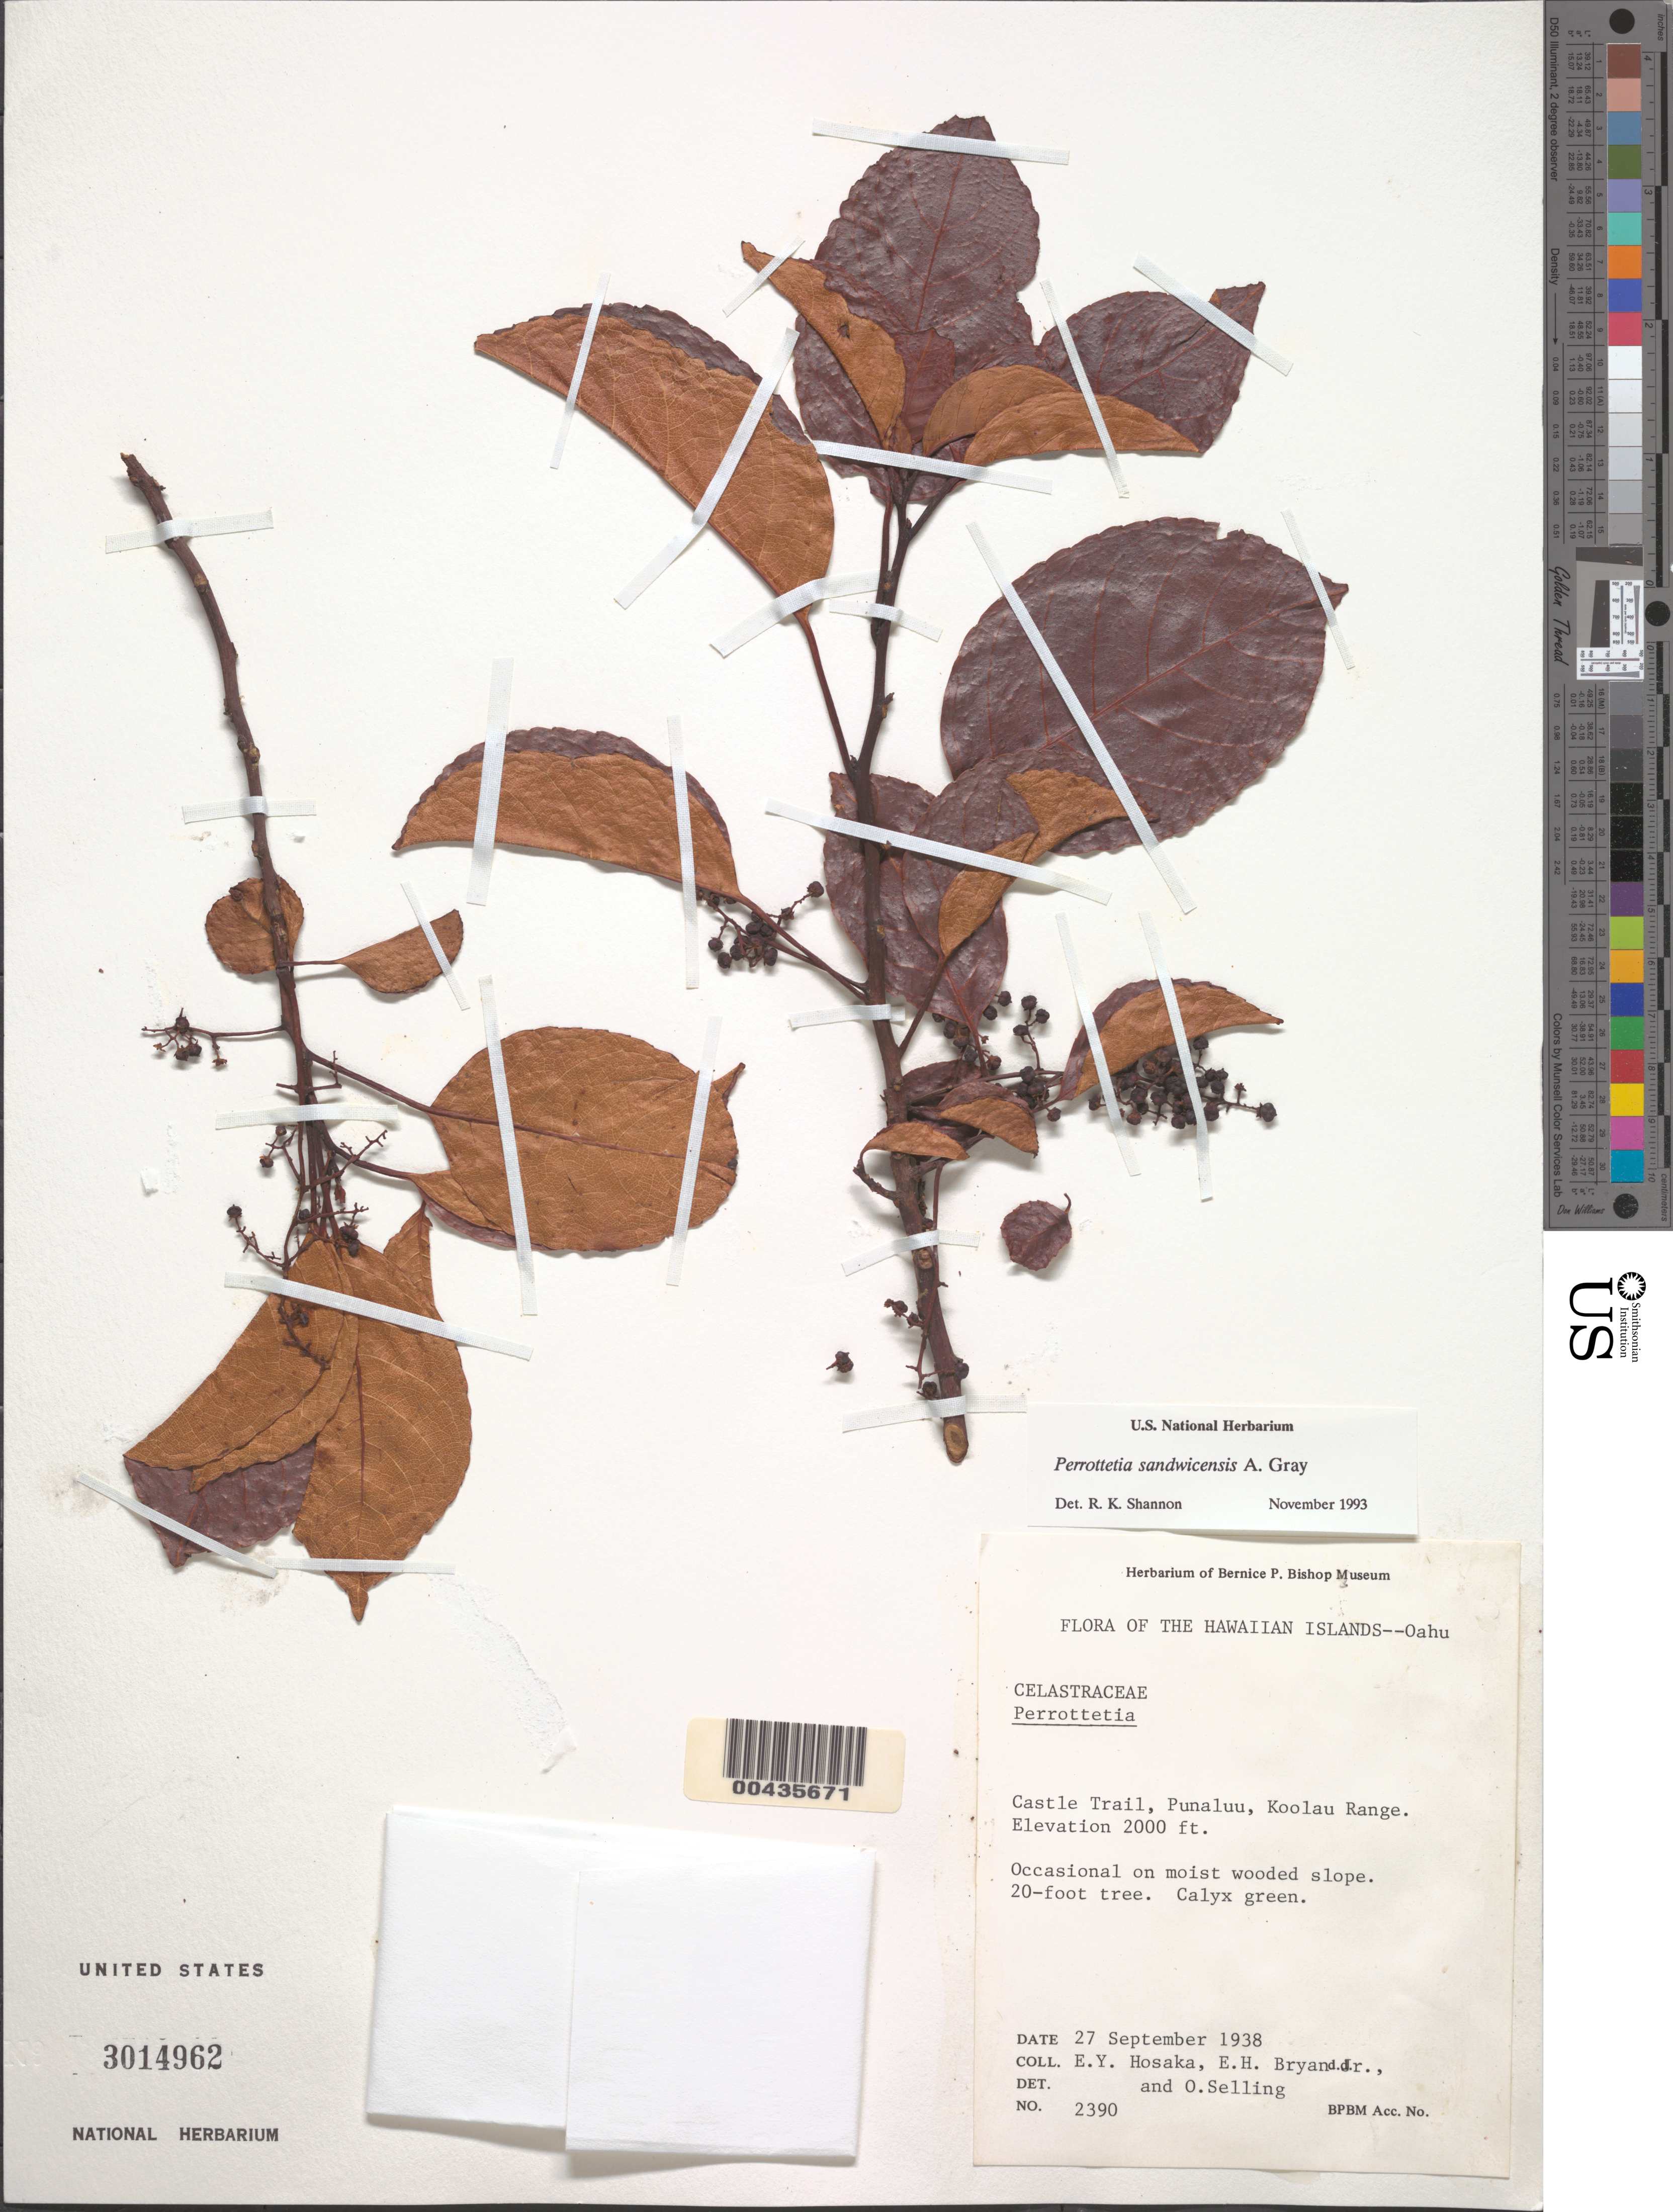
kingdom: Plantae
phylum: Tracheophyta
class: Magnoliopsida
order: Huerteales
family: Dipentodontaceae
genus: Perrottetia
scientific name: Perrottetia sandwicensis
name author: A. Gray in Wilkes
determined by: Shannon, R. K., (UNITED STATES)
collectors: E. Y. Hosaka, E. Bryan Jr. & O. Selling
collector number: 2390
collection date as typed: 27 Sep 1938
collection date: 1938-09-27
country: United States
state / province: Hawaii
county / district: Honolulu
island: Oahu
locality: Castle Trail, Punaluu, Koolau Range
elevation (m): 610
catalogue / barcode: US 3014962